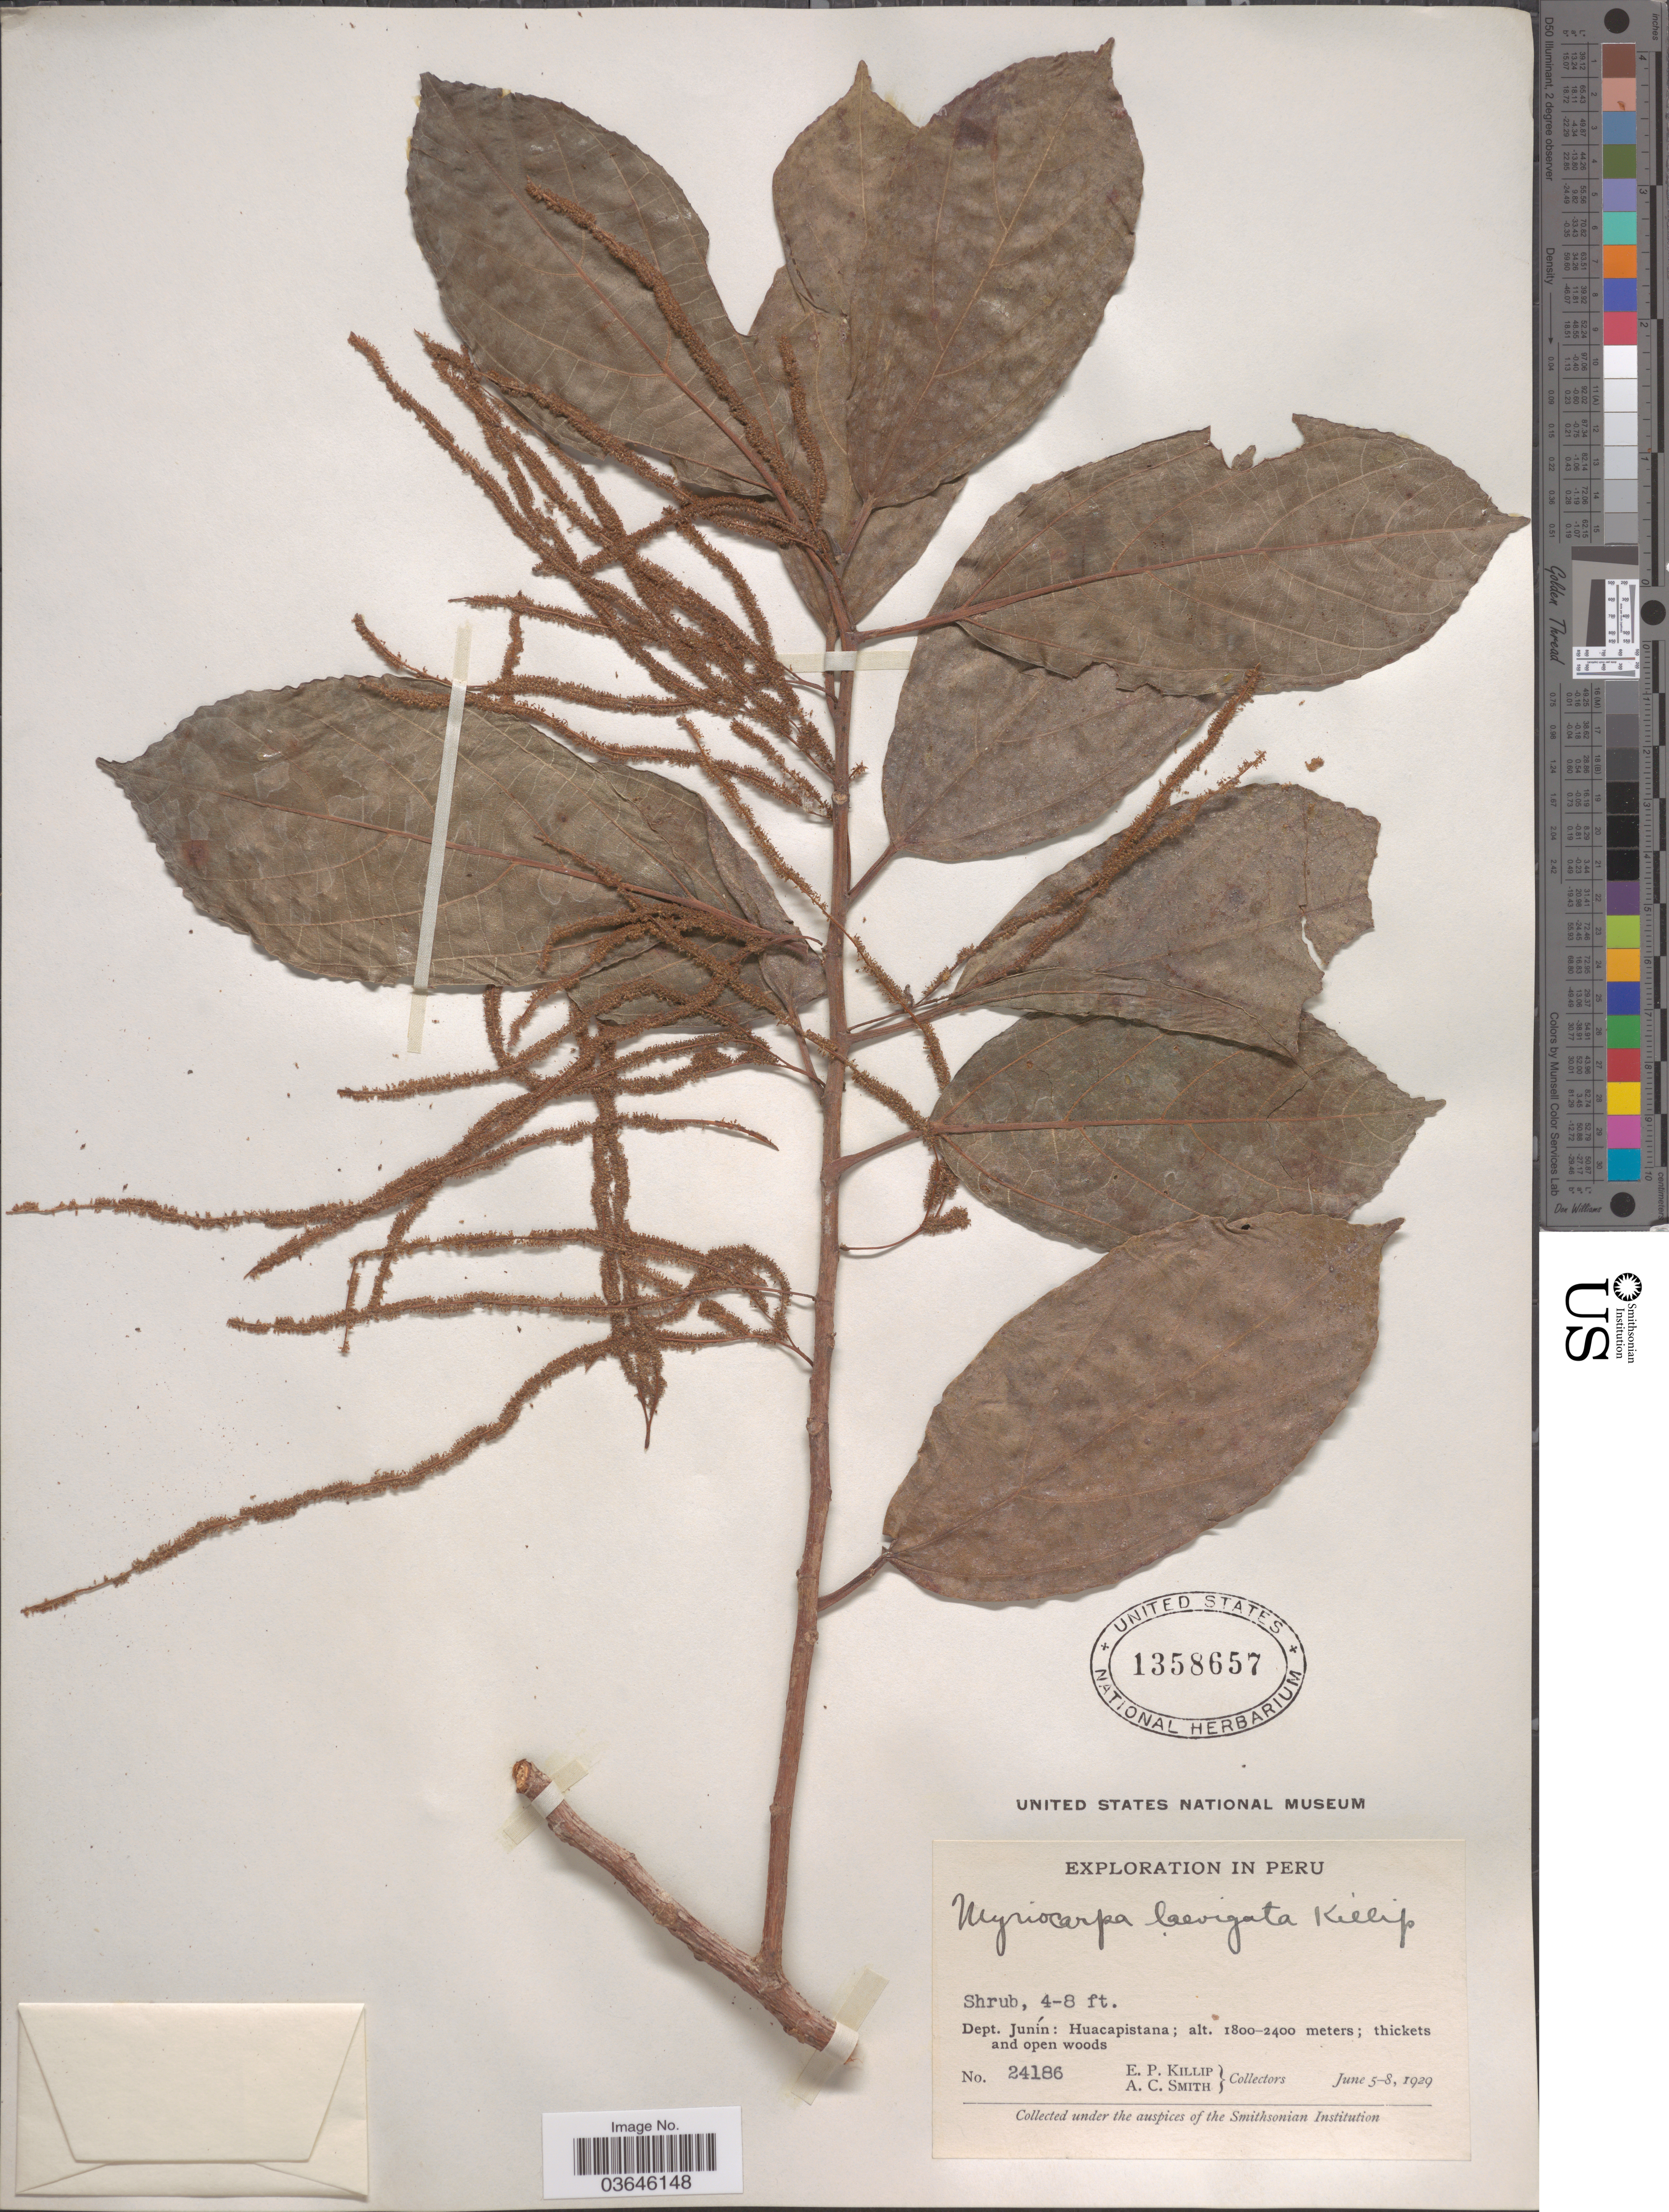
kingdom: Plantae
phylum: Tracheophyta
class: Magnoliopsida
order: Rosales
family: Urticaceae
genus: Myriocarpa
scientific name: Myriocarpa laevigata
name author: Killip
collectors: E. P. Killip & A. C. Smith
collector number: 24186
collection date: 1929-06-05/1929-06-08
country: Peru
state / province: Junín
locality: Dept. junín: Huacapistana.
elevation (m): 1800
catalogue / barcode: US 1358657